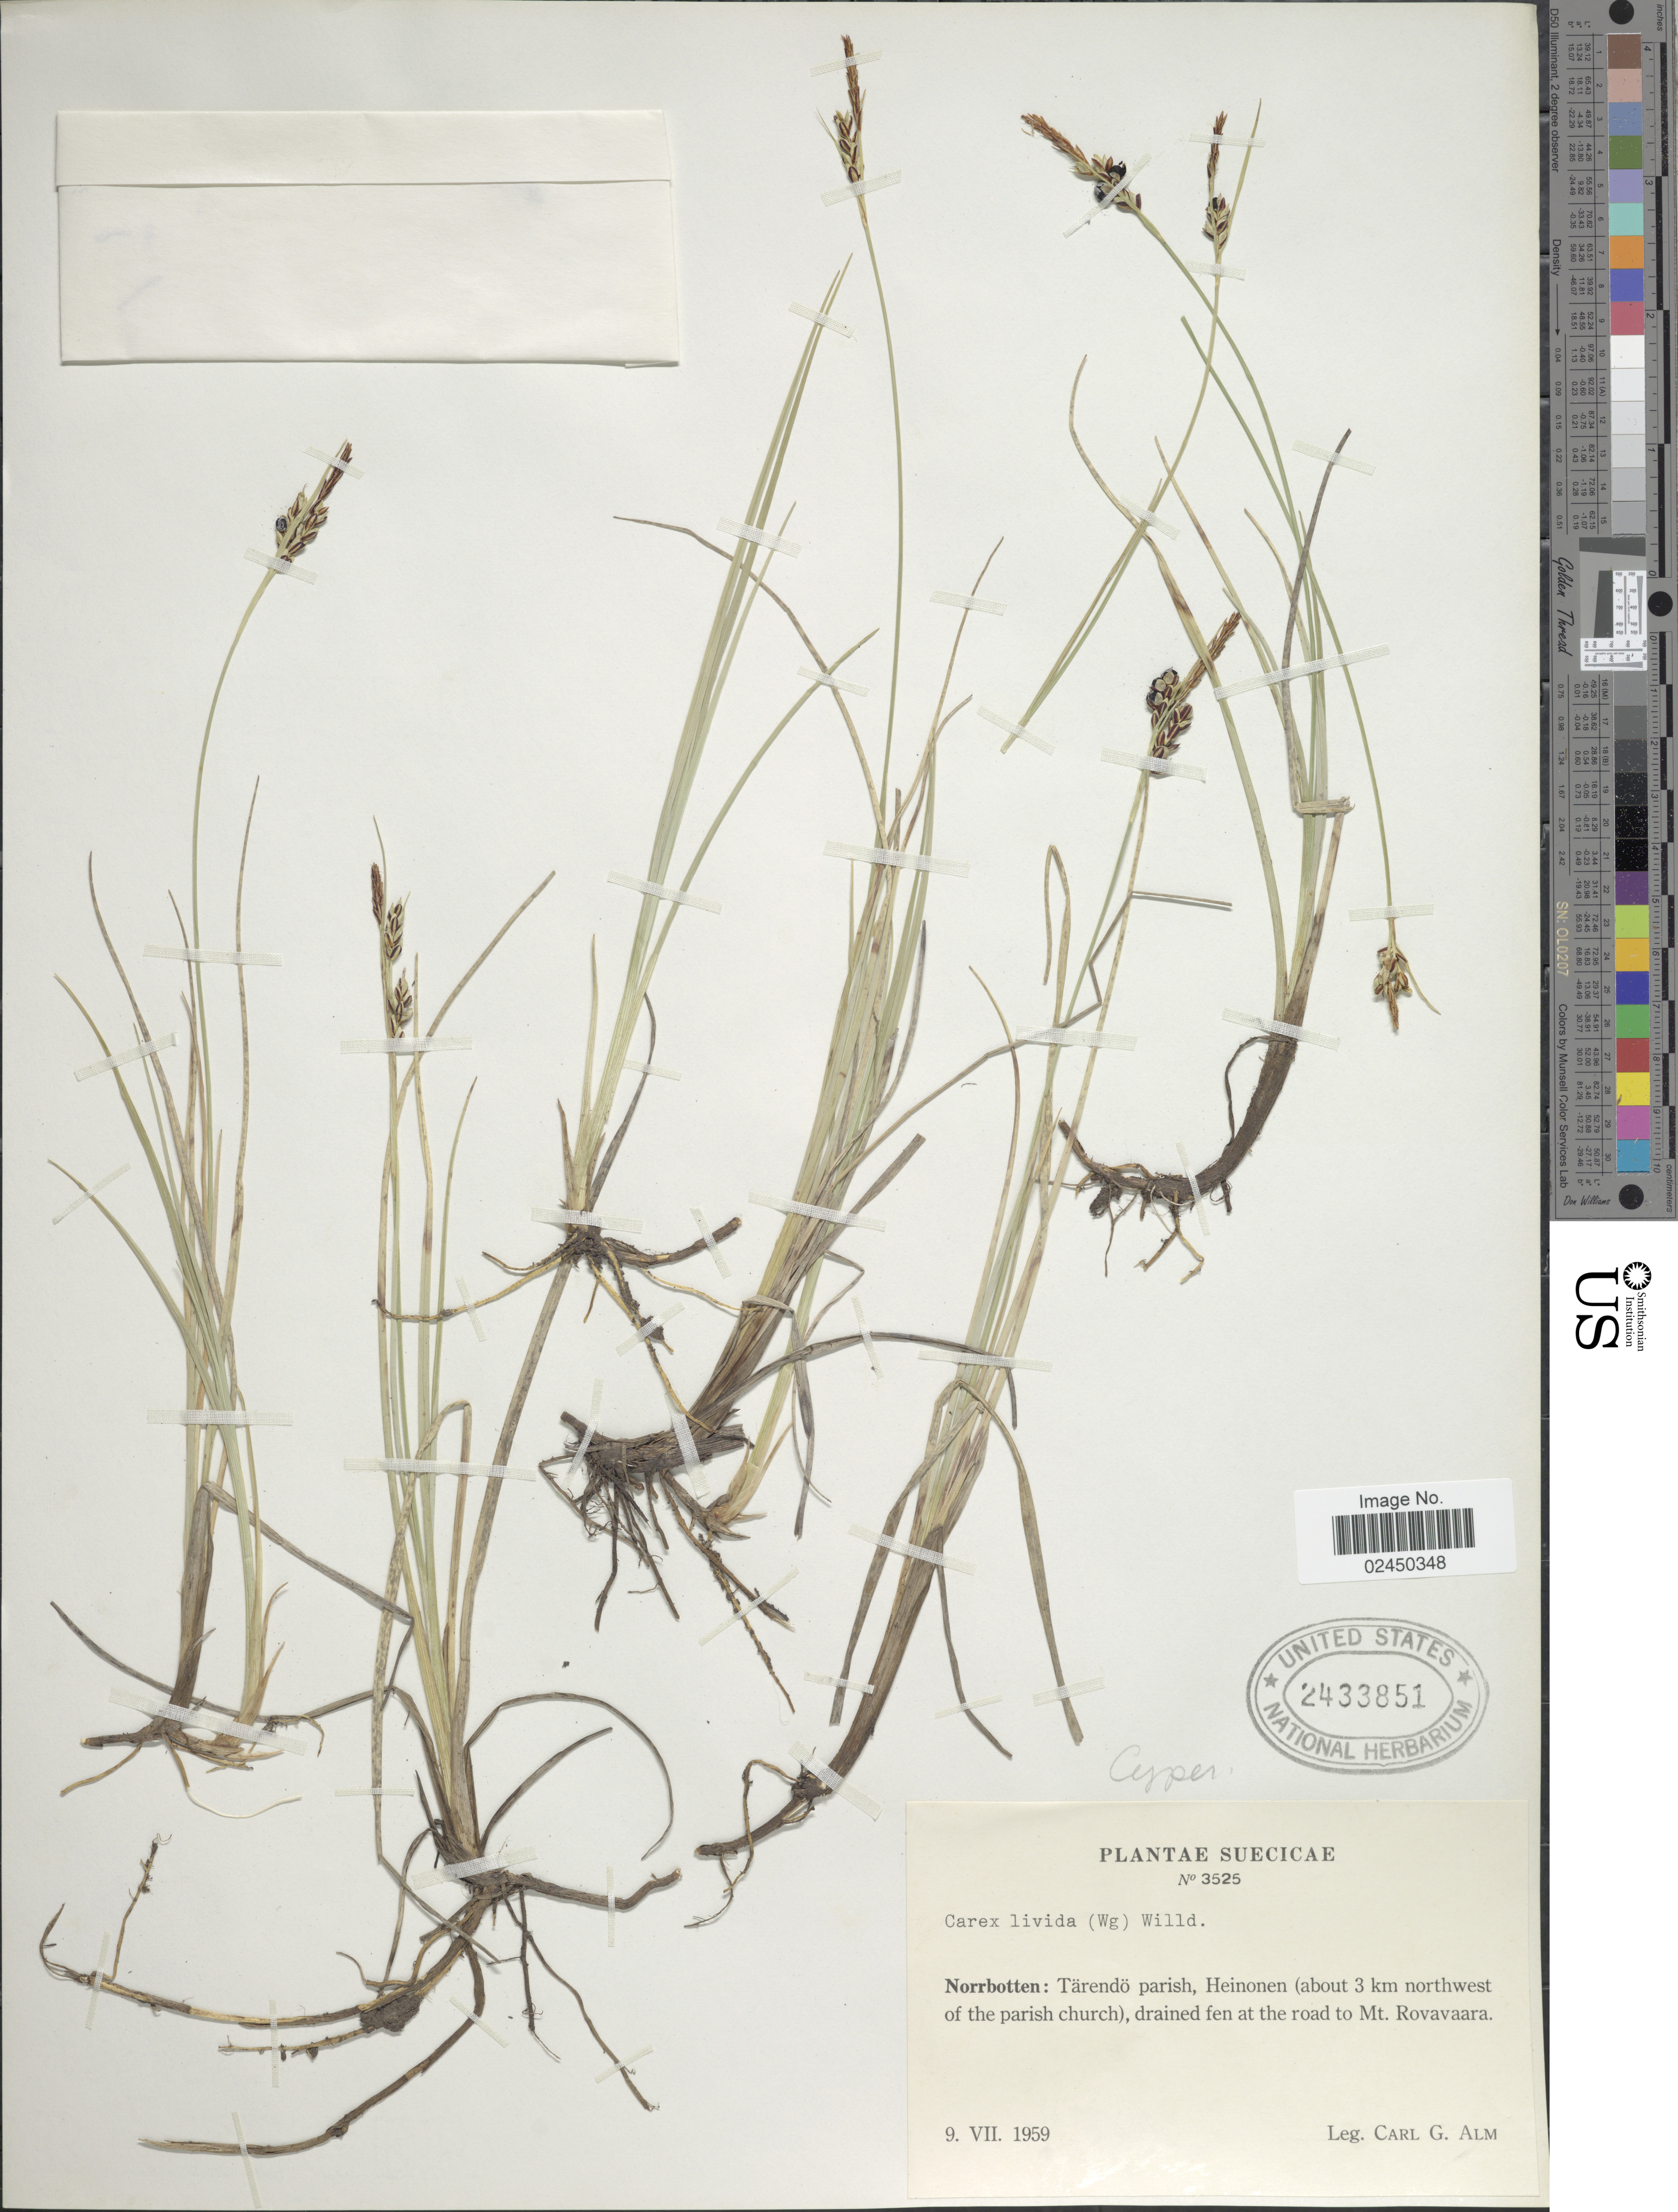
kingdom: Plantae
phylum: Tracheophyta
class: Liliopsida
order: Poales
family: Cyperaceae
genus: Carex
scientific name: Carex livida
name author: (Wahlenb.) Willd.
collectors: C. G. Alm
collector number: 3525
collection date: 1959-07-09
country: Australia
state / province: Northern Territory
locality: Suecicae, Norrbotten: Tarendo parish, Heinonen (about 3 km northswest of the parish church), drained fen at the road to Mt. Rovavaara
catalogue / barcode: US 2433851